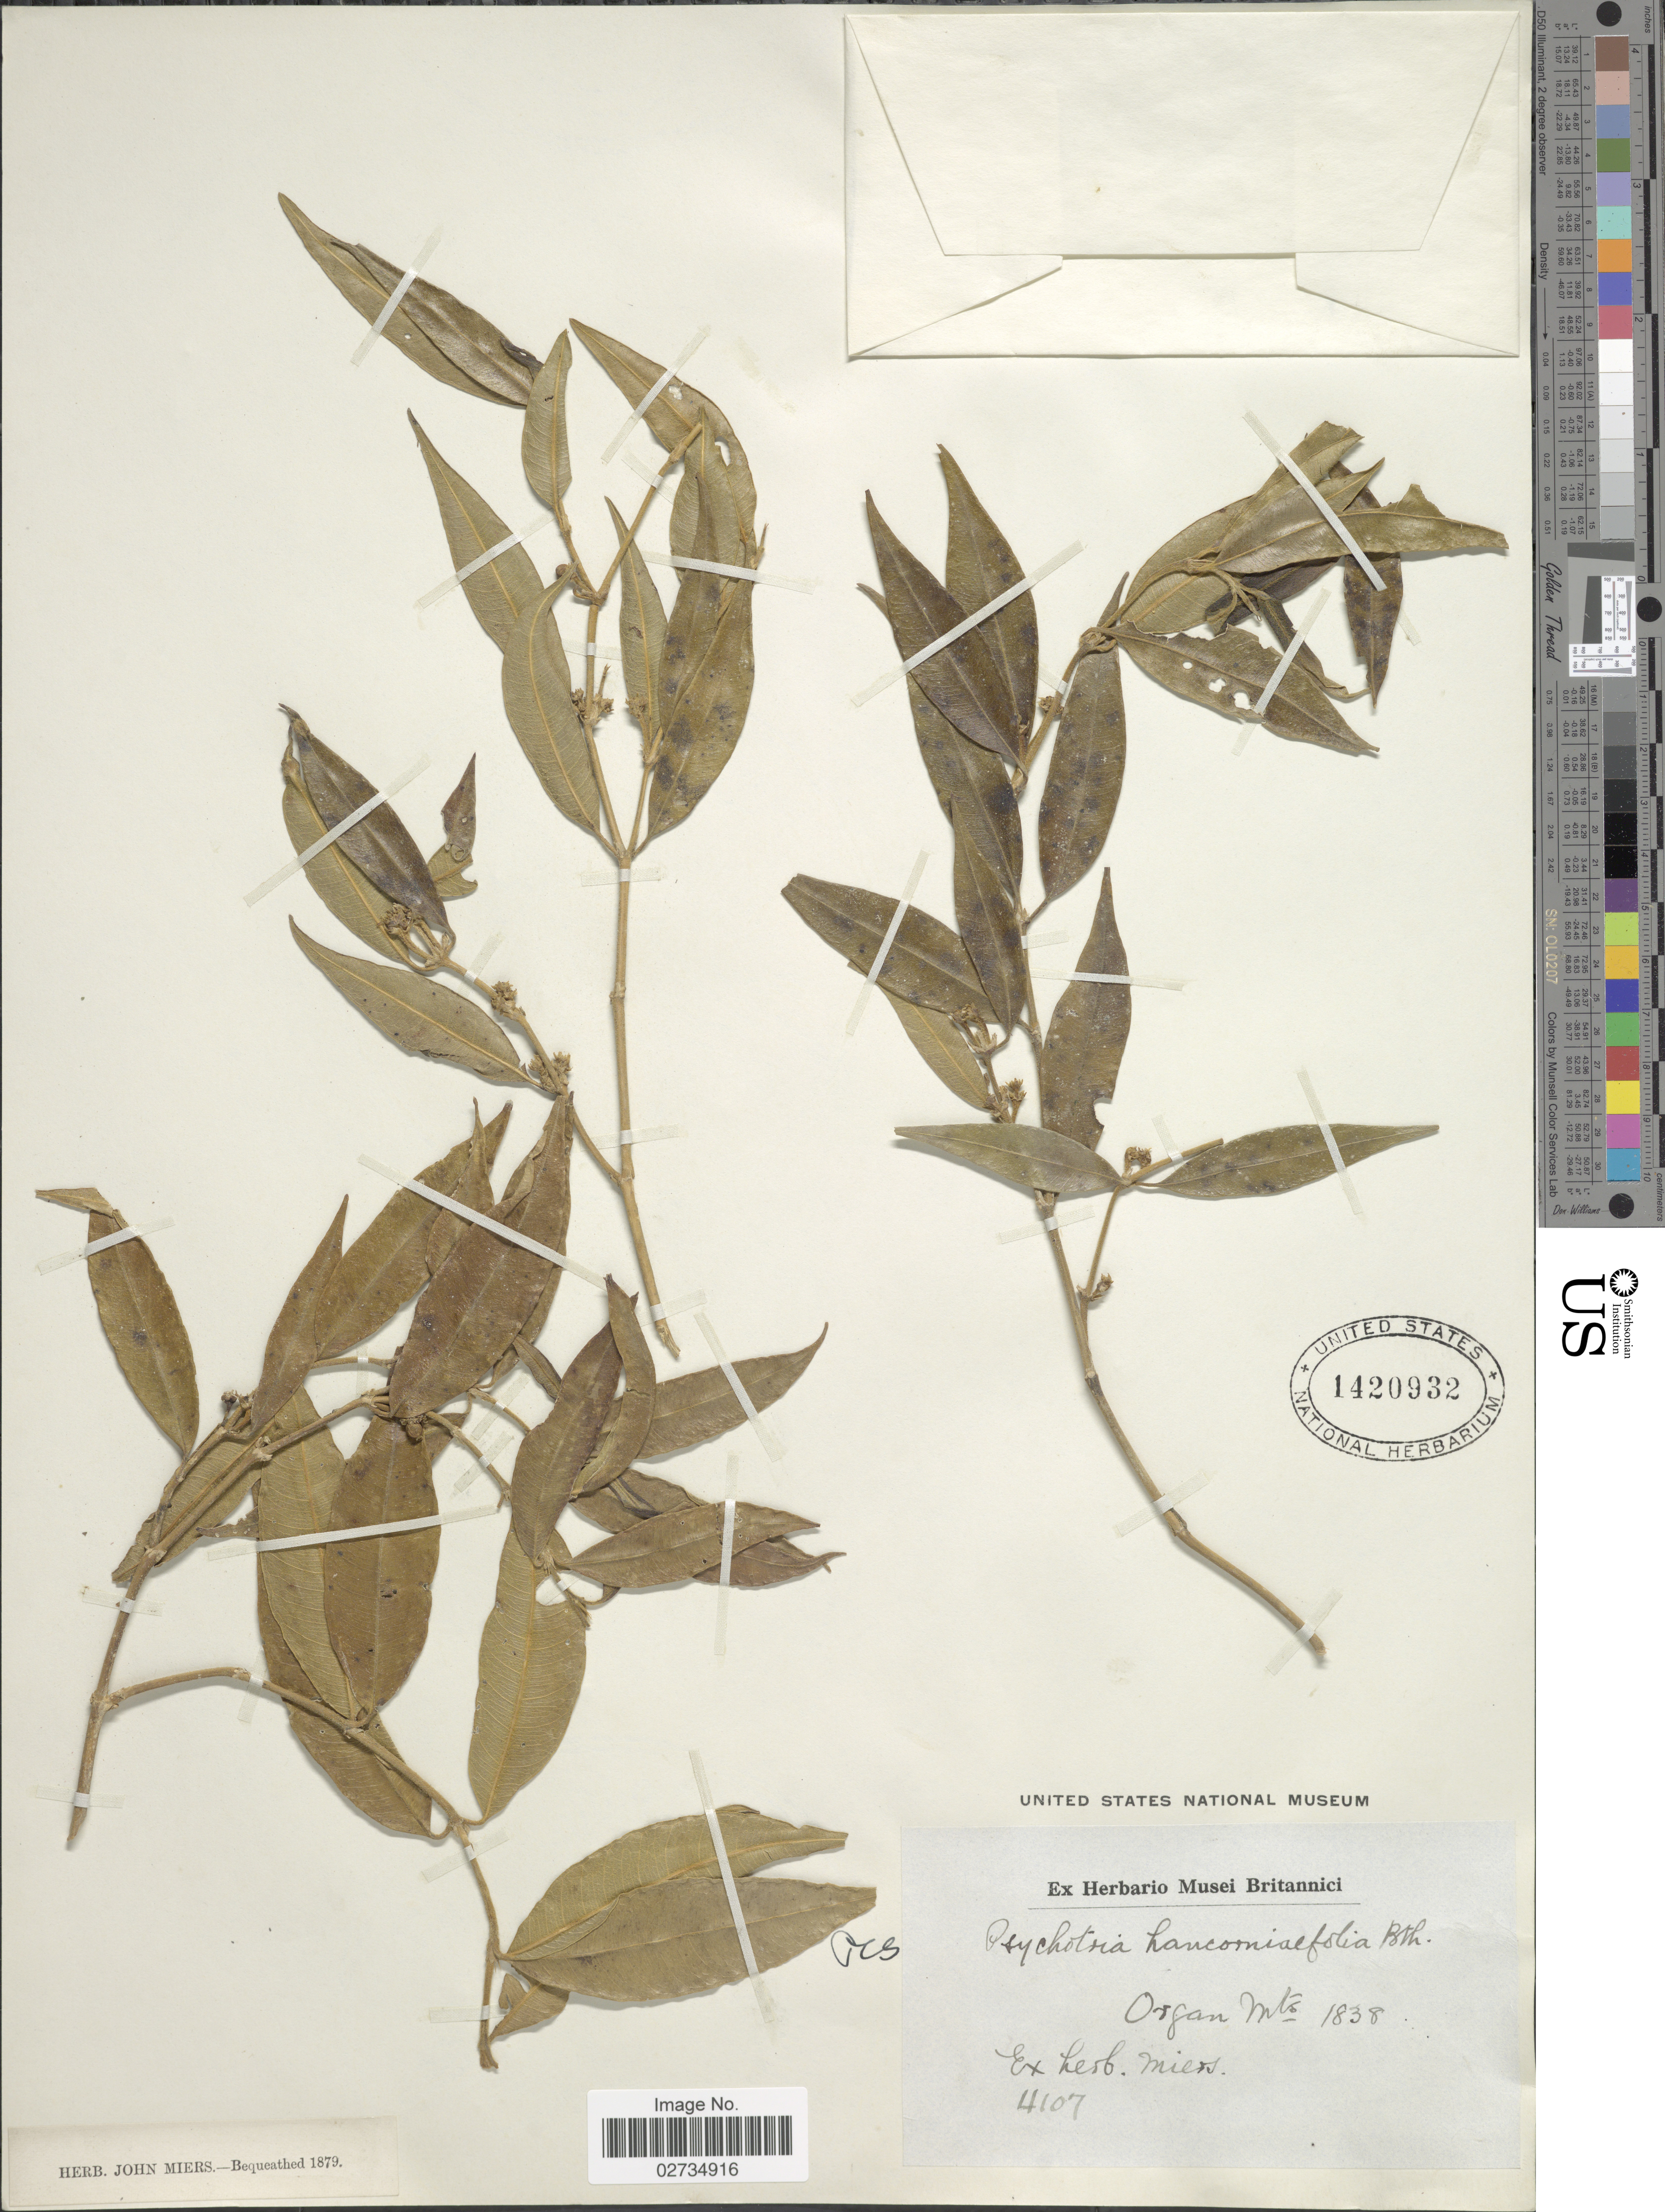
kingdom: Plantae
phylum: Tracheophyta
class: Magnoliopsida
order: Gentianales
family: Rubiaceae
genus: Psychotria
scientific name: Psychotria hancorniifolia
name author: Benth.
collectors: ex herb. John Miers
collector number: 4107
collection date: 1838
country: United States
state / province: New Mexico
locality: Organ Mts.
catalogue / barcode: US 1420932